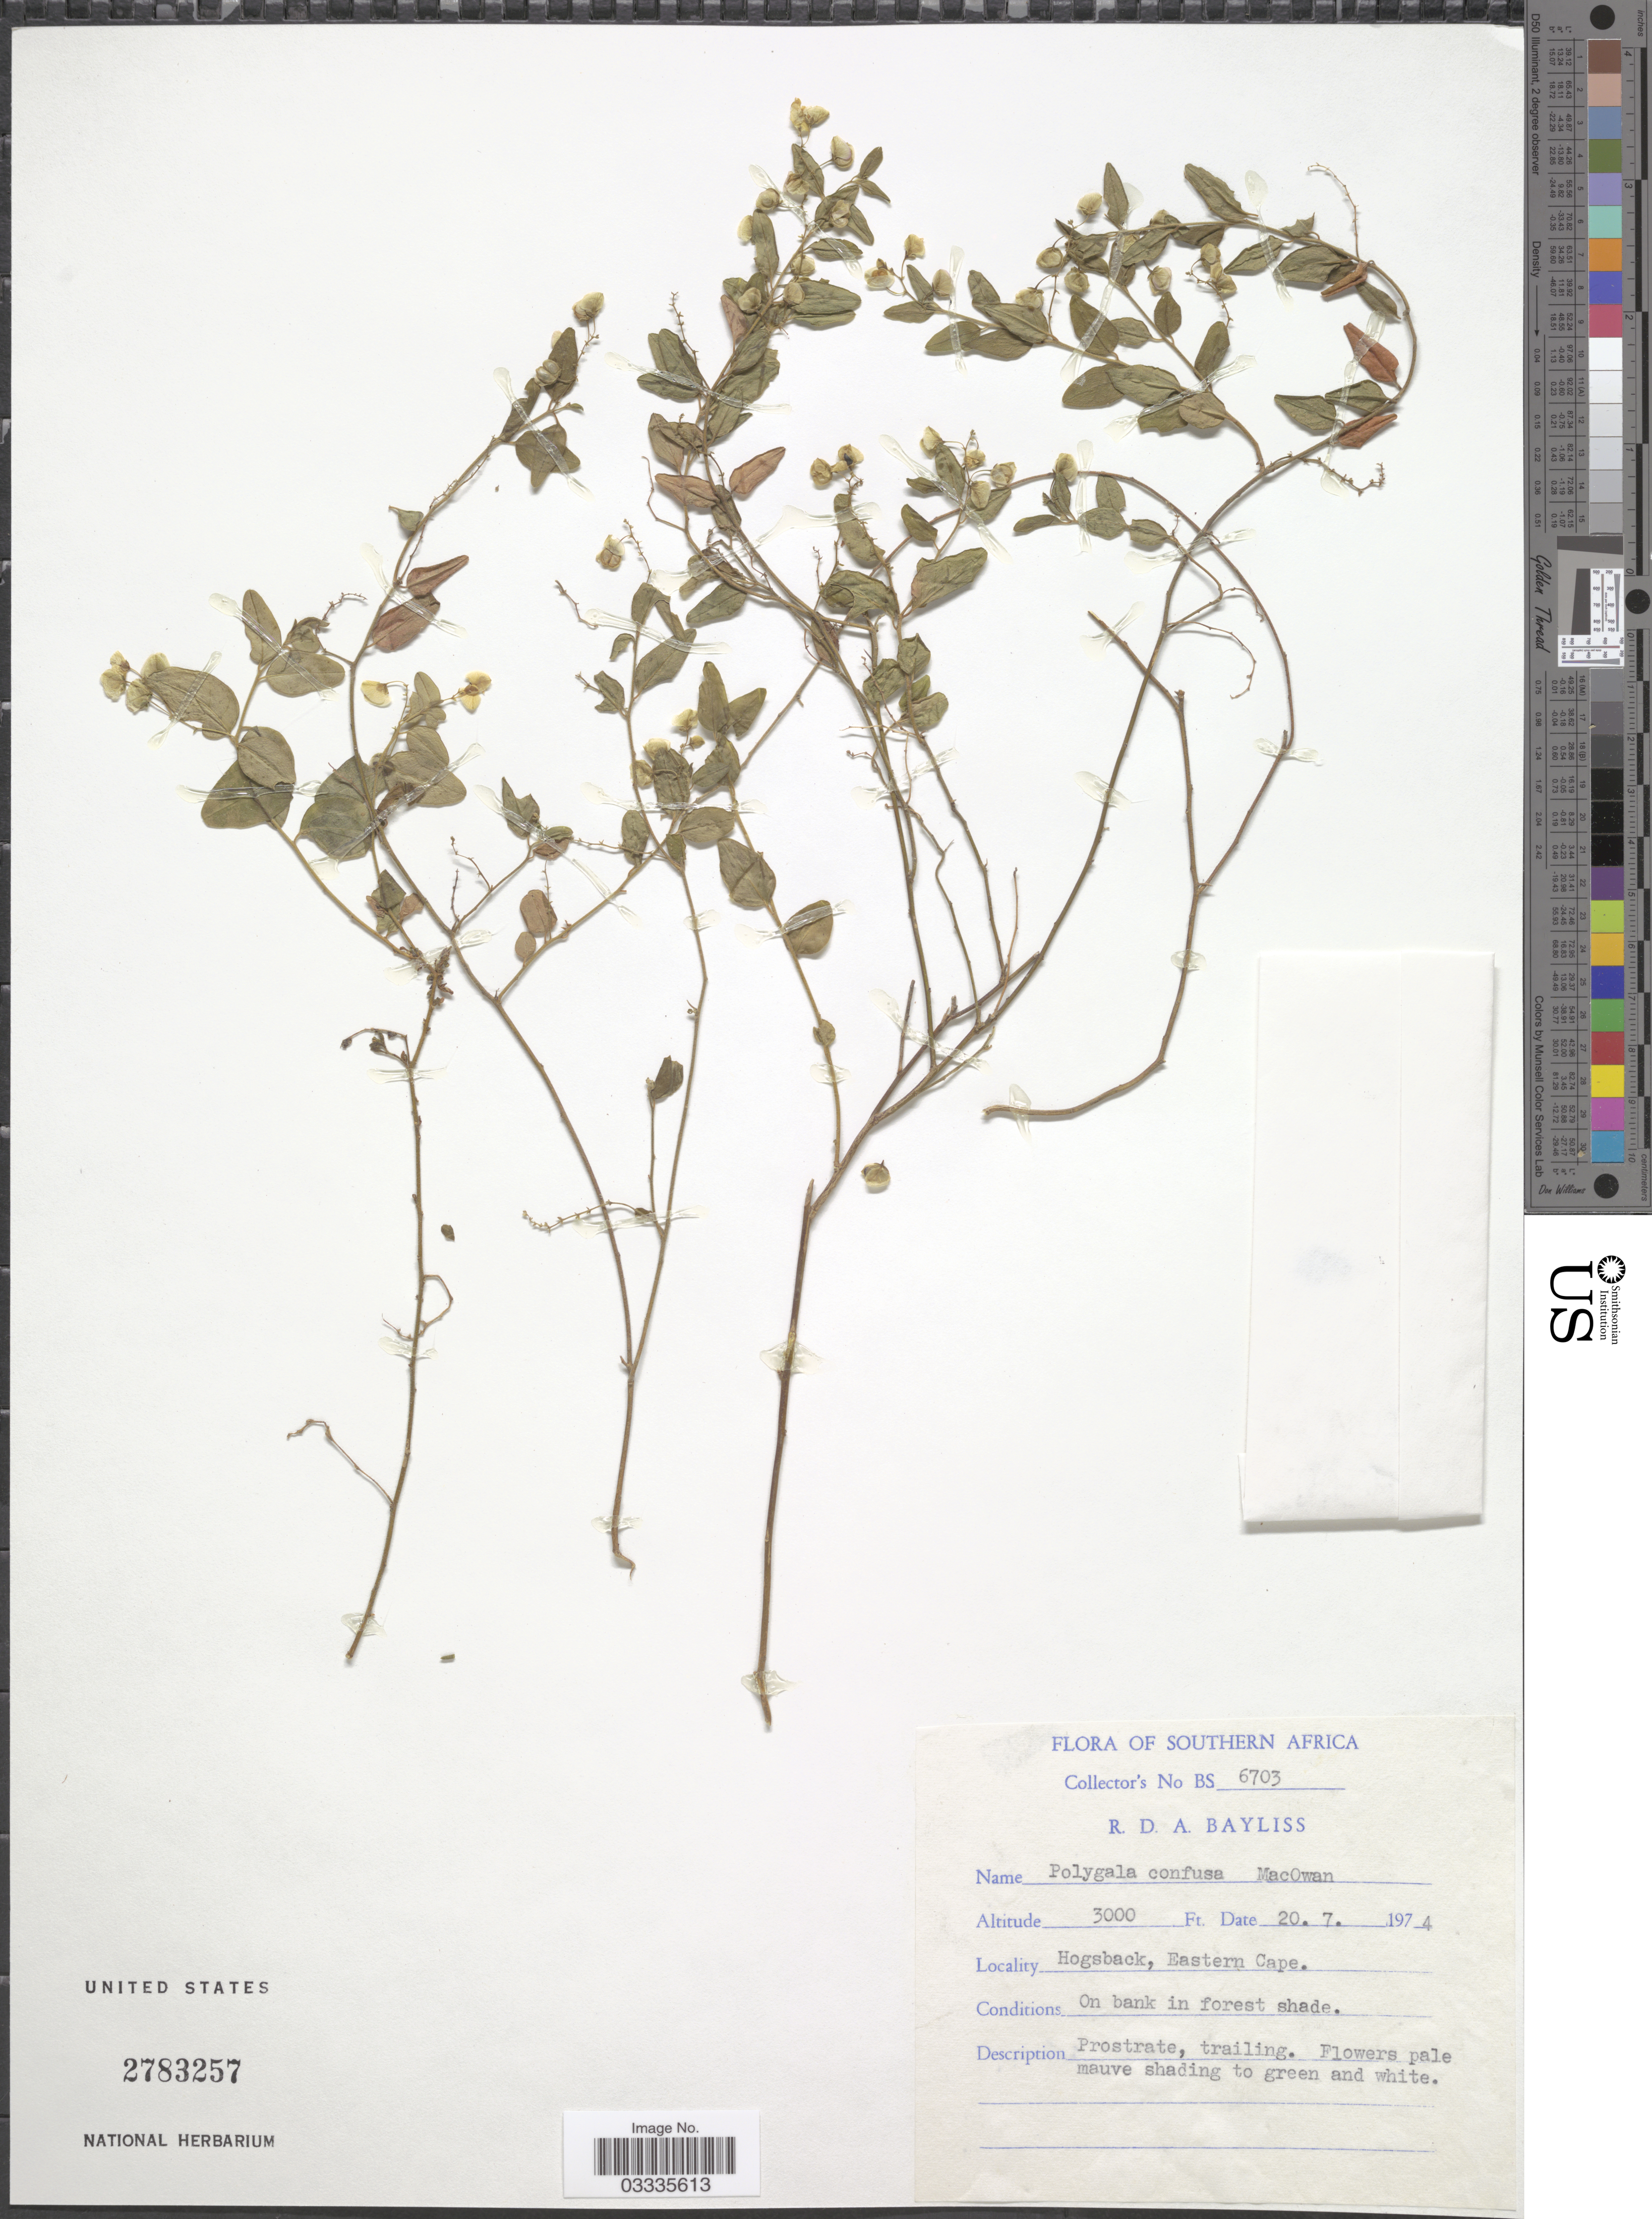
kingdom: Plantae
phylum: Tracheophyta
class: Magnoliopsida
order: Fabales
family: Polygalaceae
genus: Polygala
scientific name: Polygala confusa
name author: MacOwen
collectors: R. Bayliss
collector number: BS6703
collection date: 1974-07-20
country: South Africa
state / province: Eastern Cape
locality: Southern Africa. Hogsback.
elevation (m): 914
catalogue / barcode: US 2783257